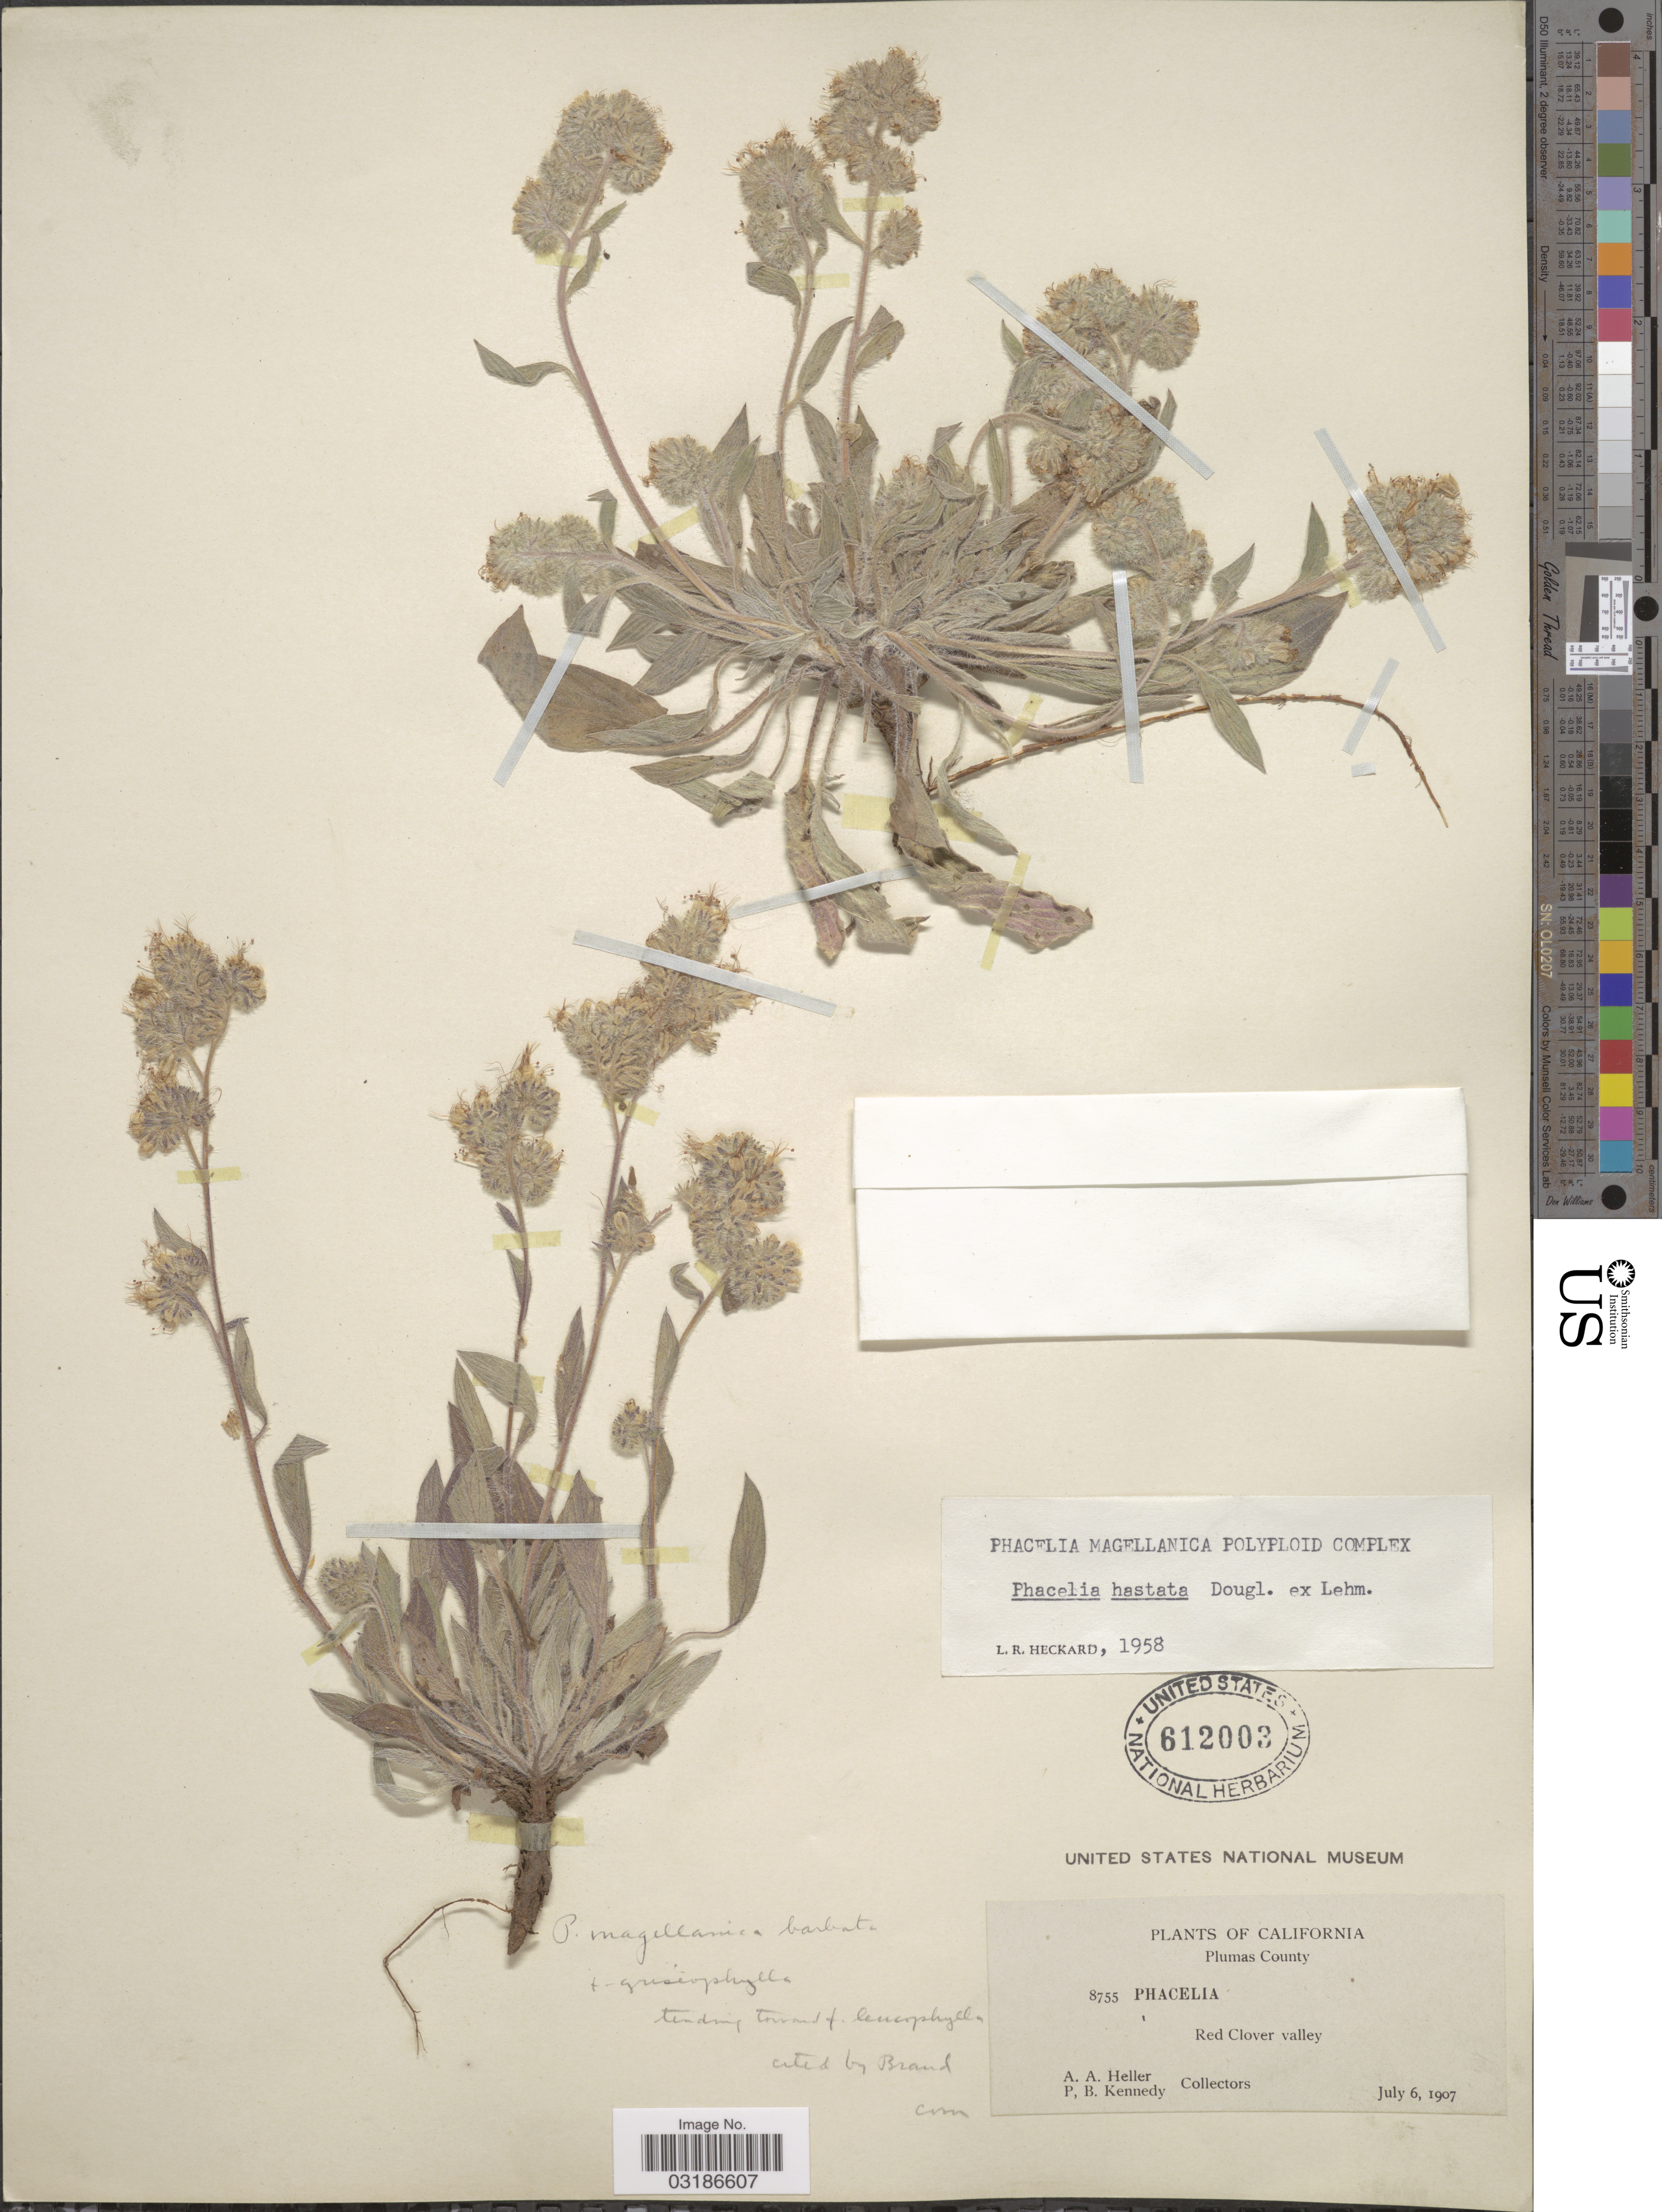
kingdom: Plantae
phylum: Tracheophyta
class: Magnoliopsida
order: Boraginales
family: Hydrophyllaceae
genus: Phacelia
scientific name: Phacelia hastata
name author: Douglas ex Lehm.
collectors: A. A. Heller & P. B. Kennedy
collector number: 8755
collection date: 1907-07-06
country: United States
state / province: California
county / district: Plumas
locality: Plumas County, Red Clover valley.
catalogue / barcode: US 612003